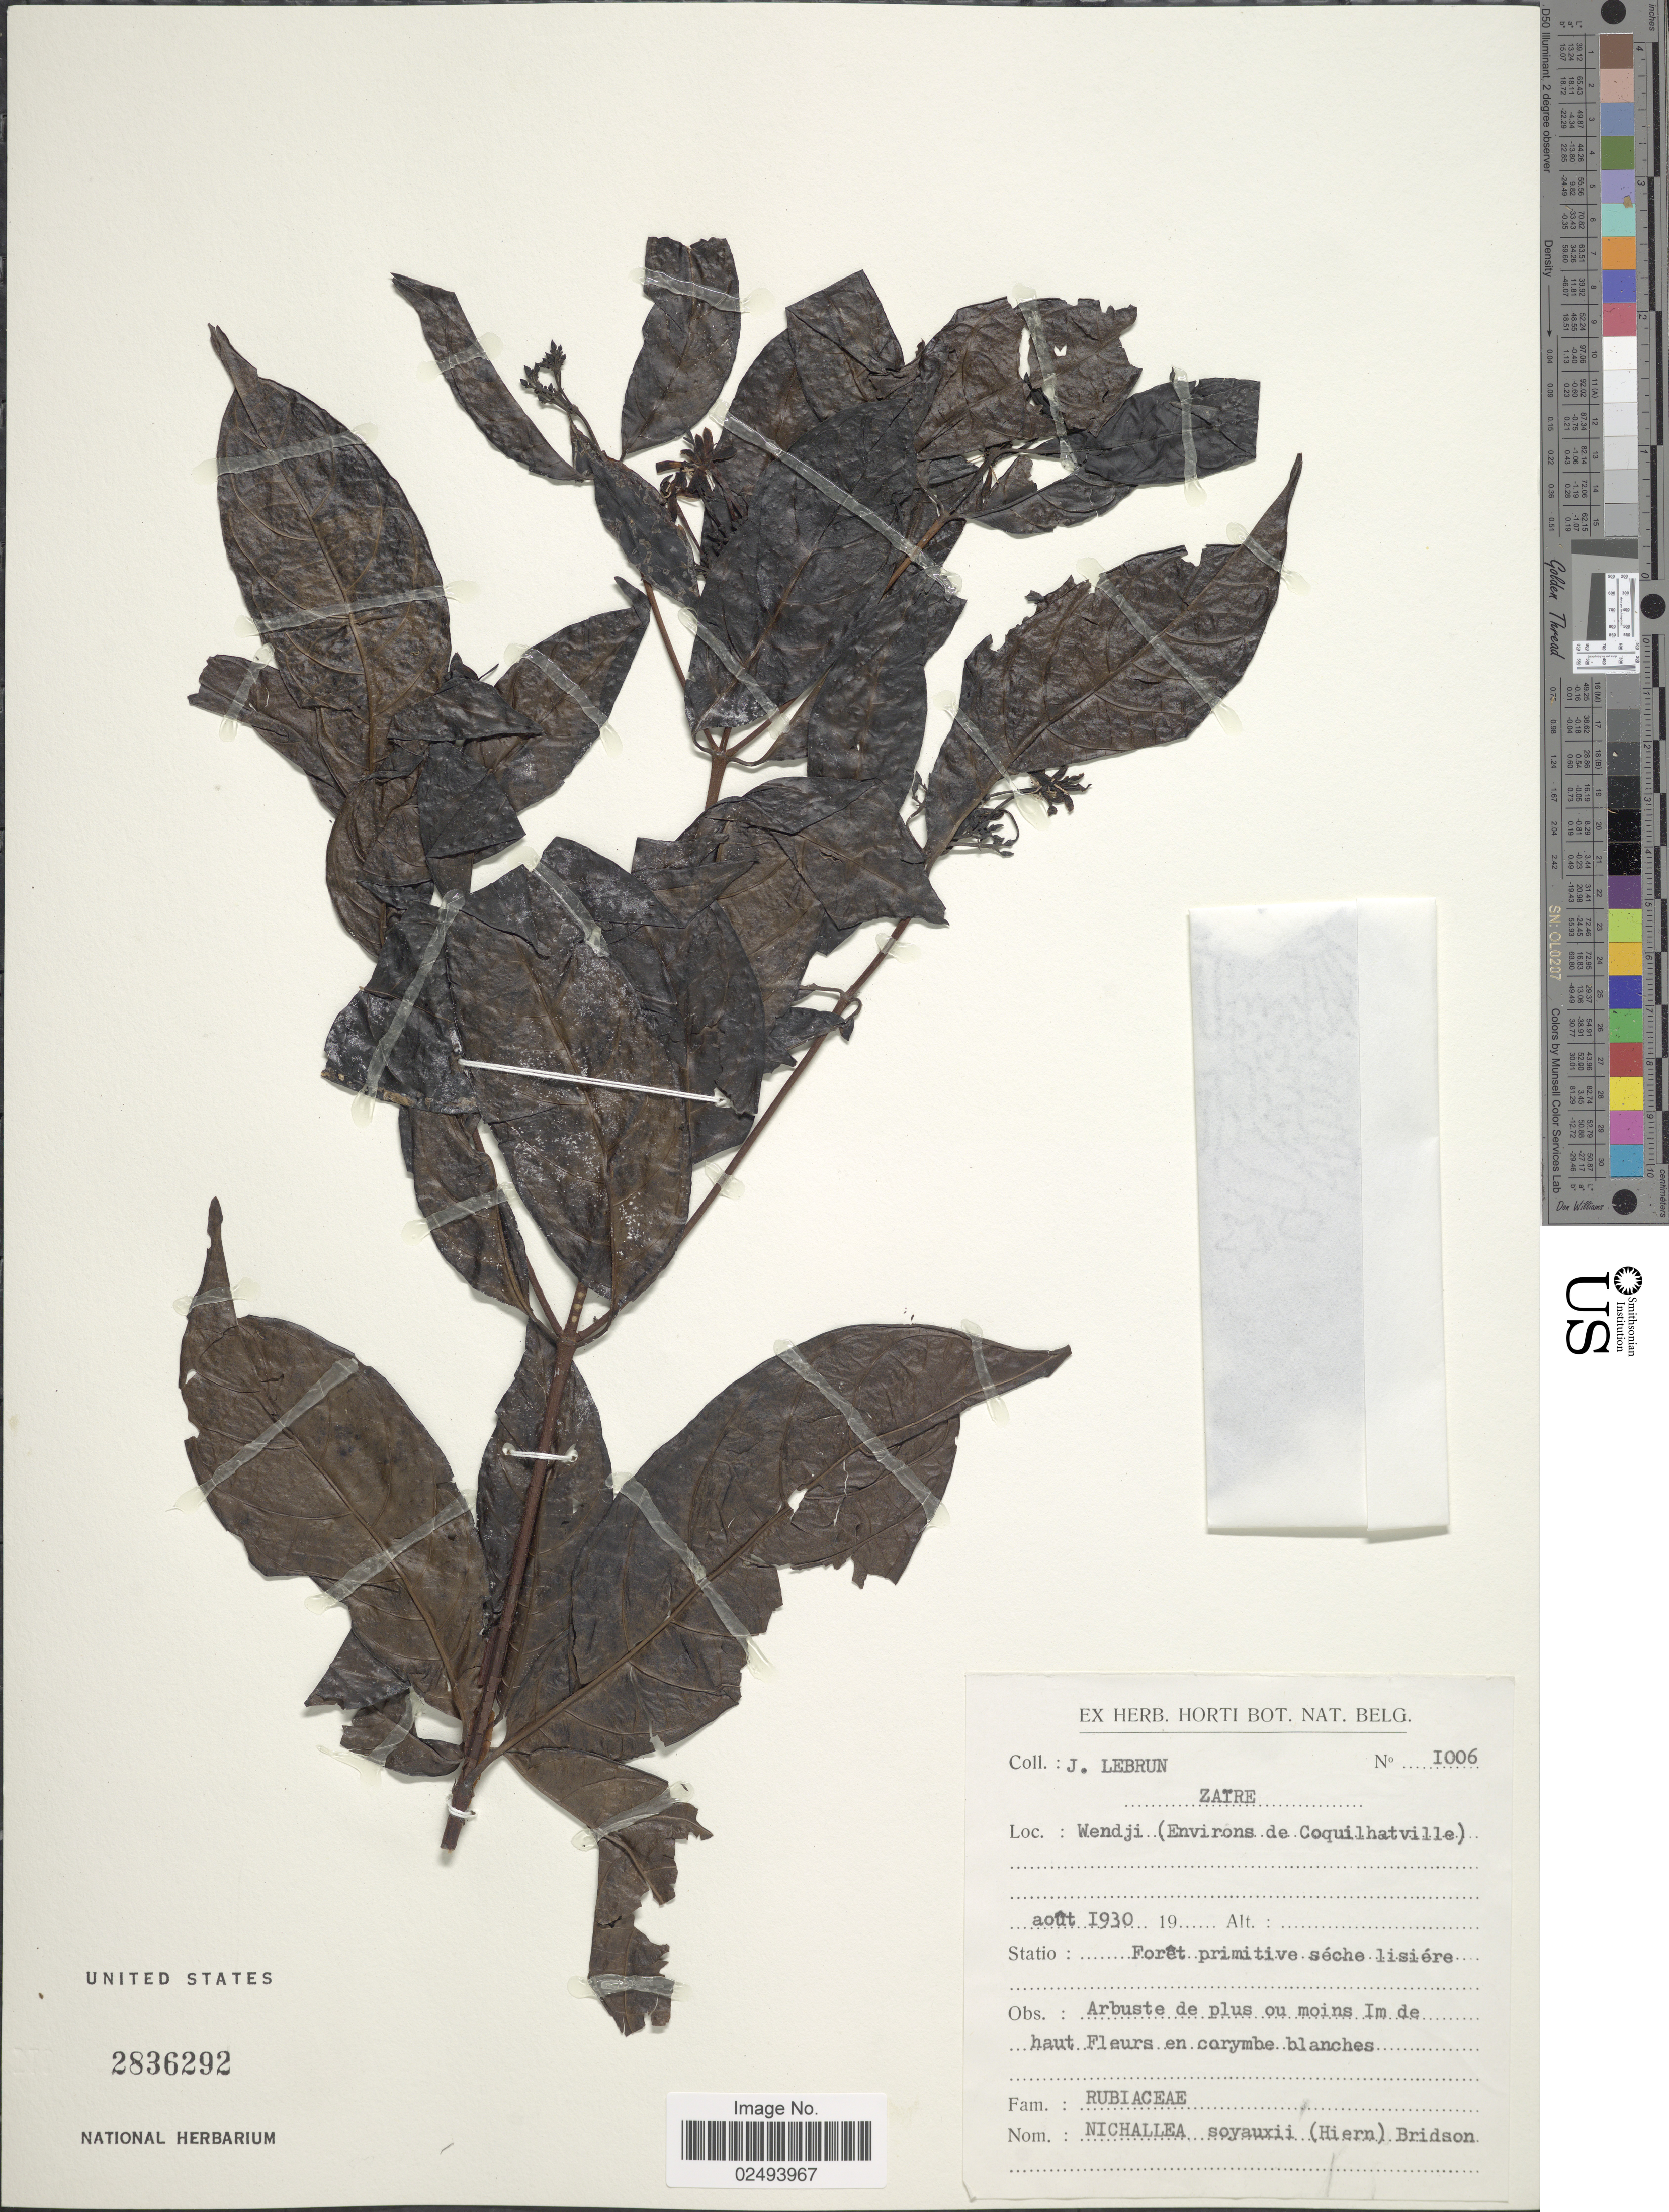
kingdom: Plantae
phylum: Tracheophyta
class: Magnoliopsida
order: Gentianales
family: Rubiaceae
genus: Nichallea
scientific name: Nichallea soyauxii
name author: (Hiern) Bridson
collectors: J. A. Lebrun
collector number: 1006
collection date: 1930-08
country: Congo, Democratic Republic of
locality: Wendji (Emvirons de Coquilhatville)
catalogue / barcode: US 2836292